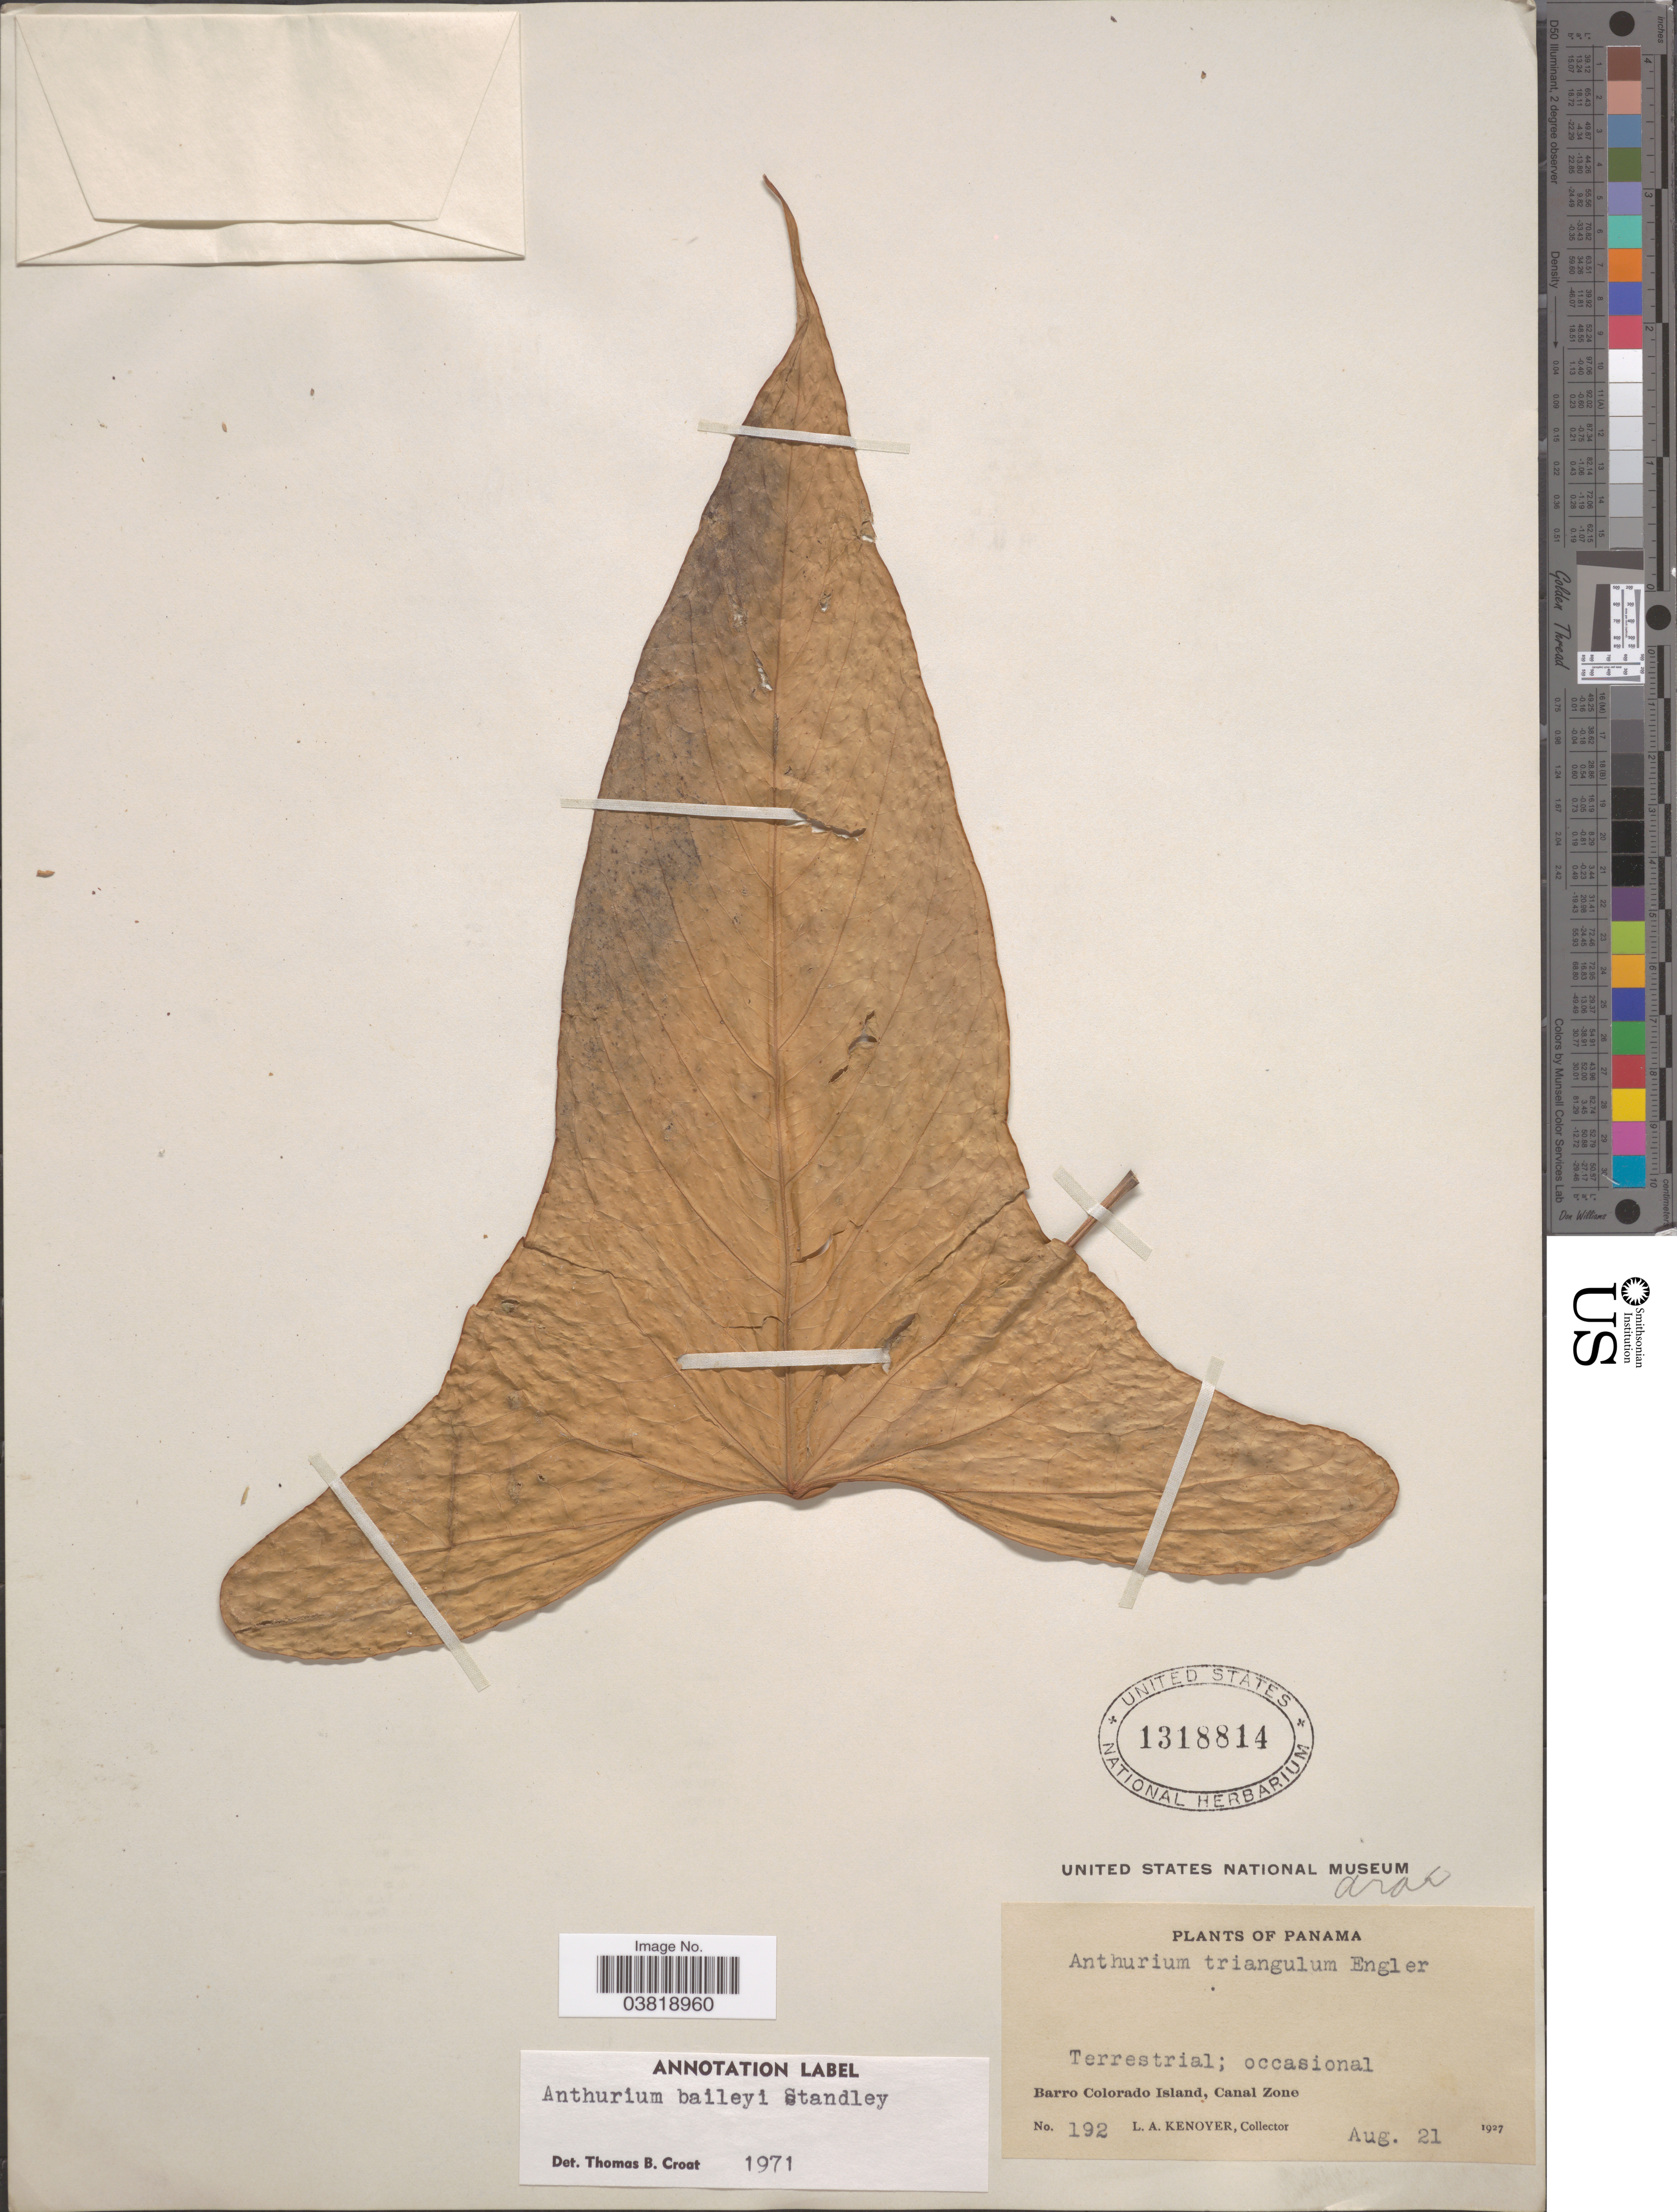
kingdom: Plantae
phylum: Tracheophyta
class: Liliopsida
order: Alismatales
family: Araceae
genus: Anthurium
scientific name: Anthurium ochranthum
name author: K. Koch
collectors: L. A. Kenoyer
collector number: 192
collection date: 1927-08-21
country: Panama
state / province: Panamá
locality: Barro Colorado Island, Canal Zone.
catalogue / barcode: US 1318814